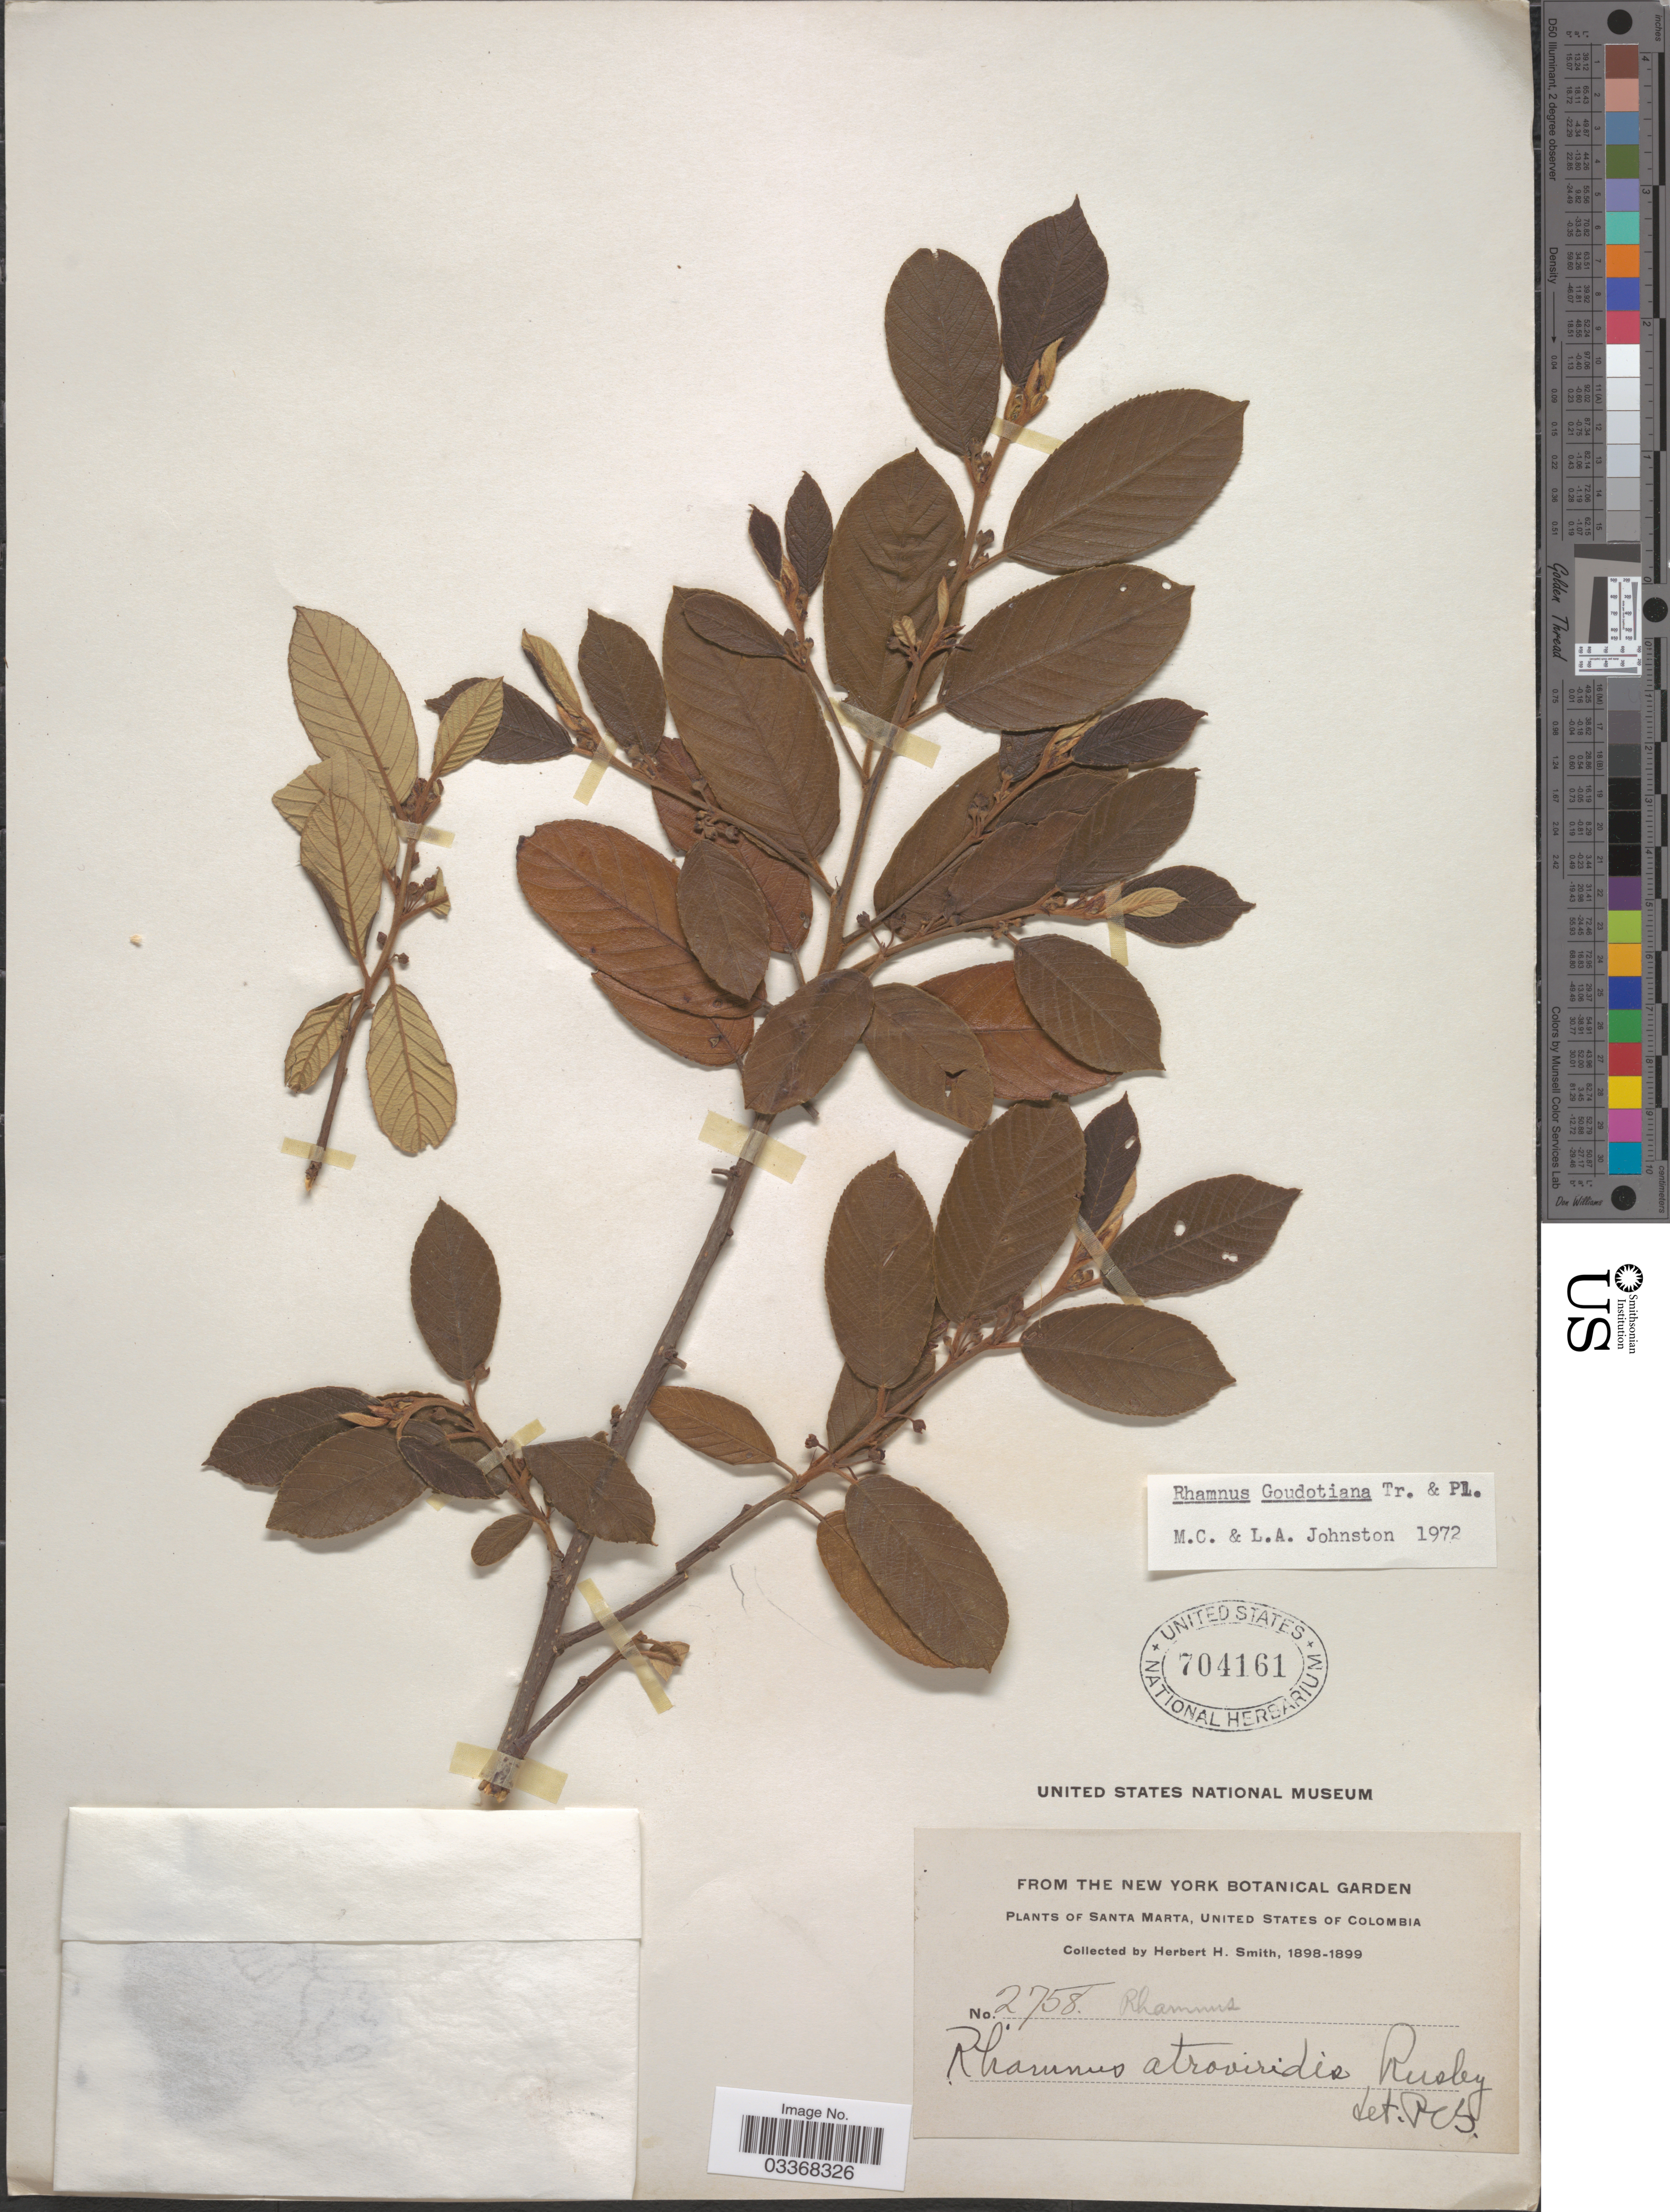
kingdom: Plantae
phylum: Tracheophyta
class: Magnoliopsida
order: Rosales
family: Rhamnaceae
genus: Frangula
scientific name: Frangula goudotiana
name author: (Triana & Planch.) Grubov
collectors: Herbert H. Smith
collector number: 2758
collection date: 1898/1899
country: Colombia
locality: Santa Marta, United States of Colombia.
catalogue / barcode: US 704161